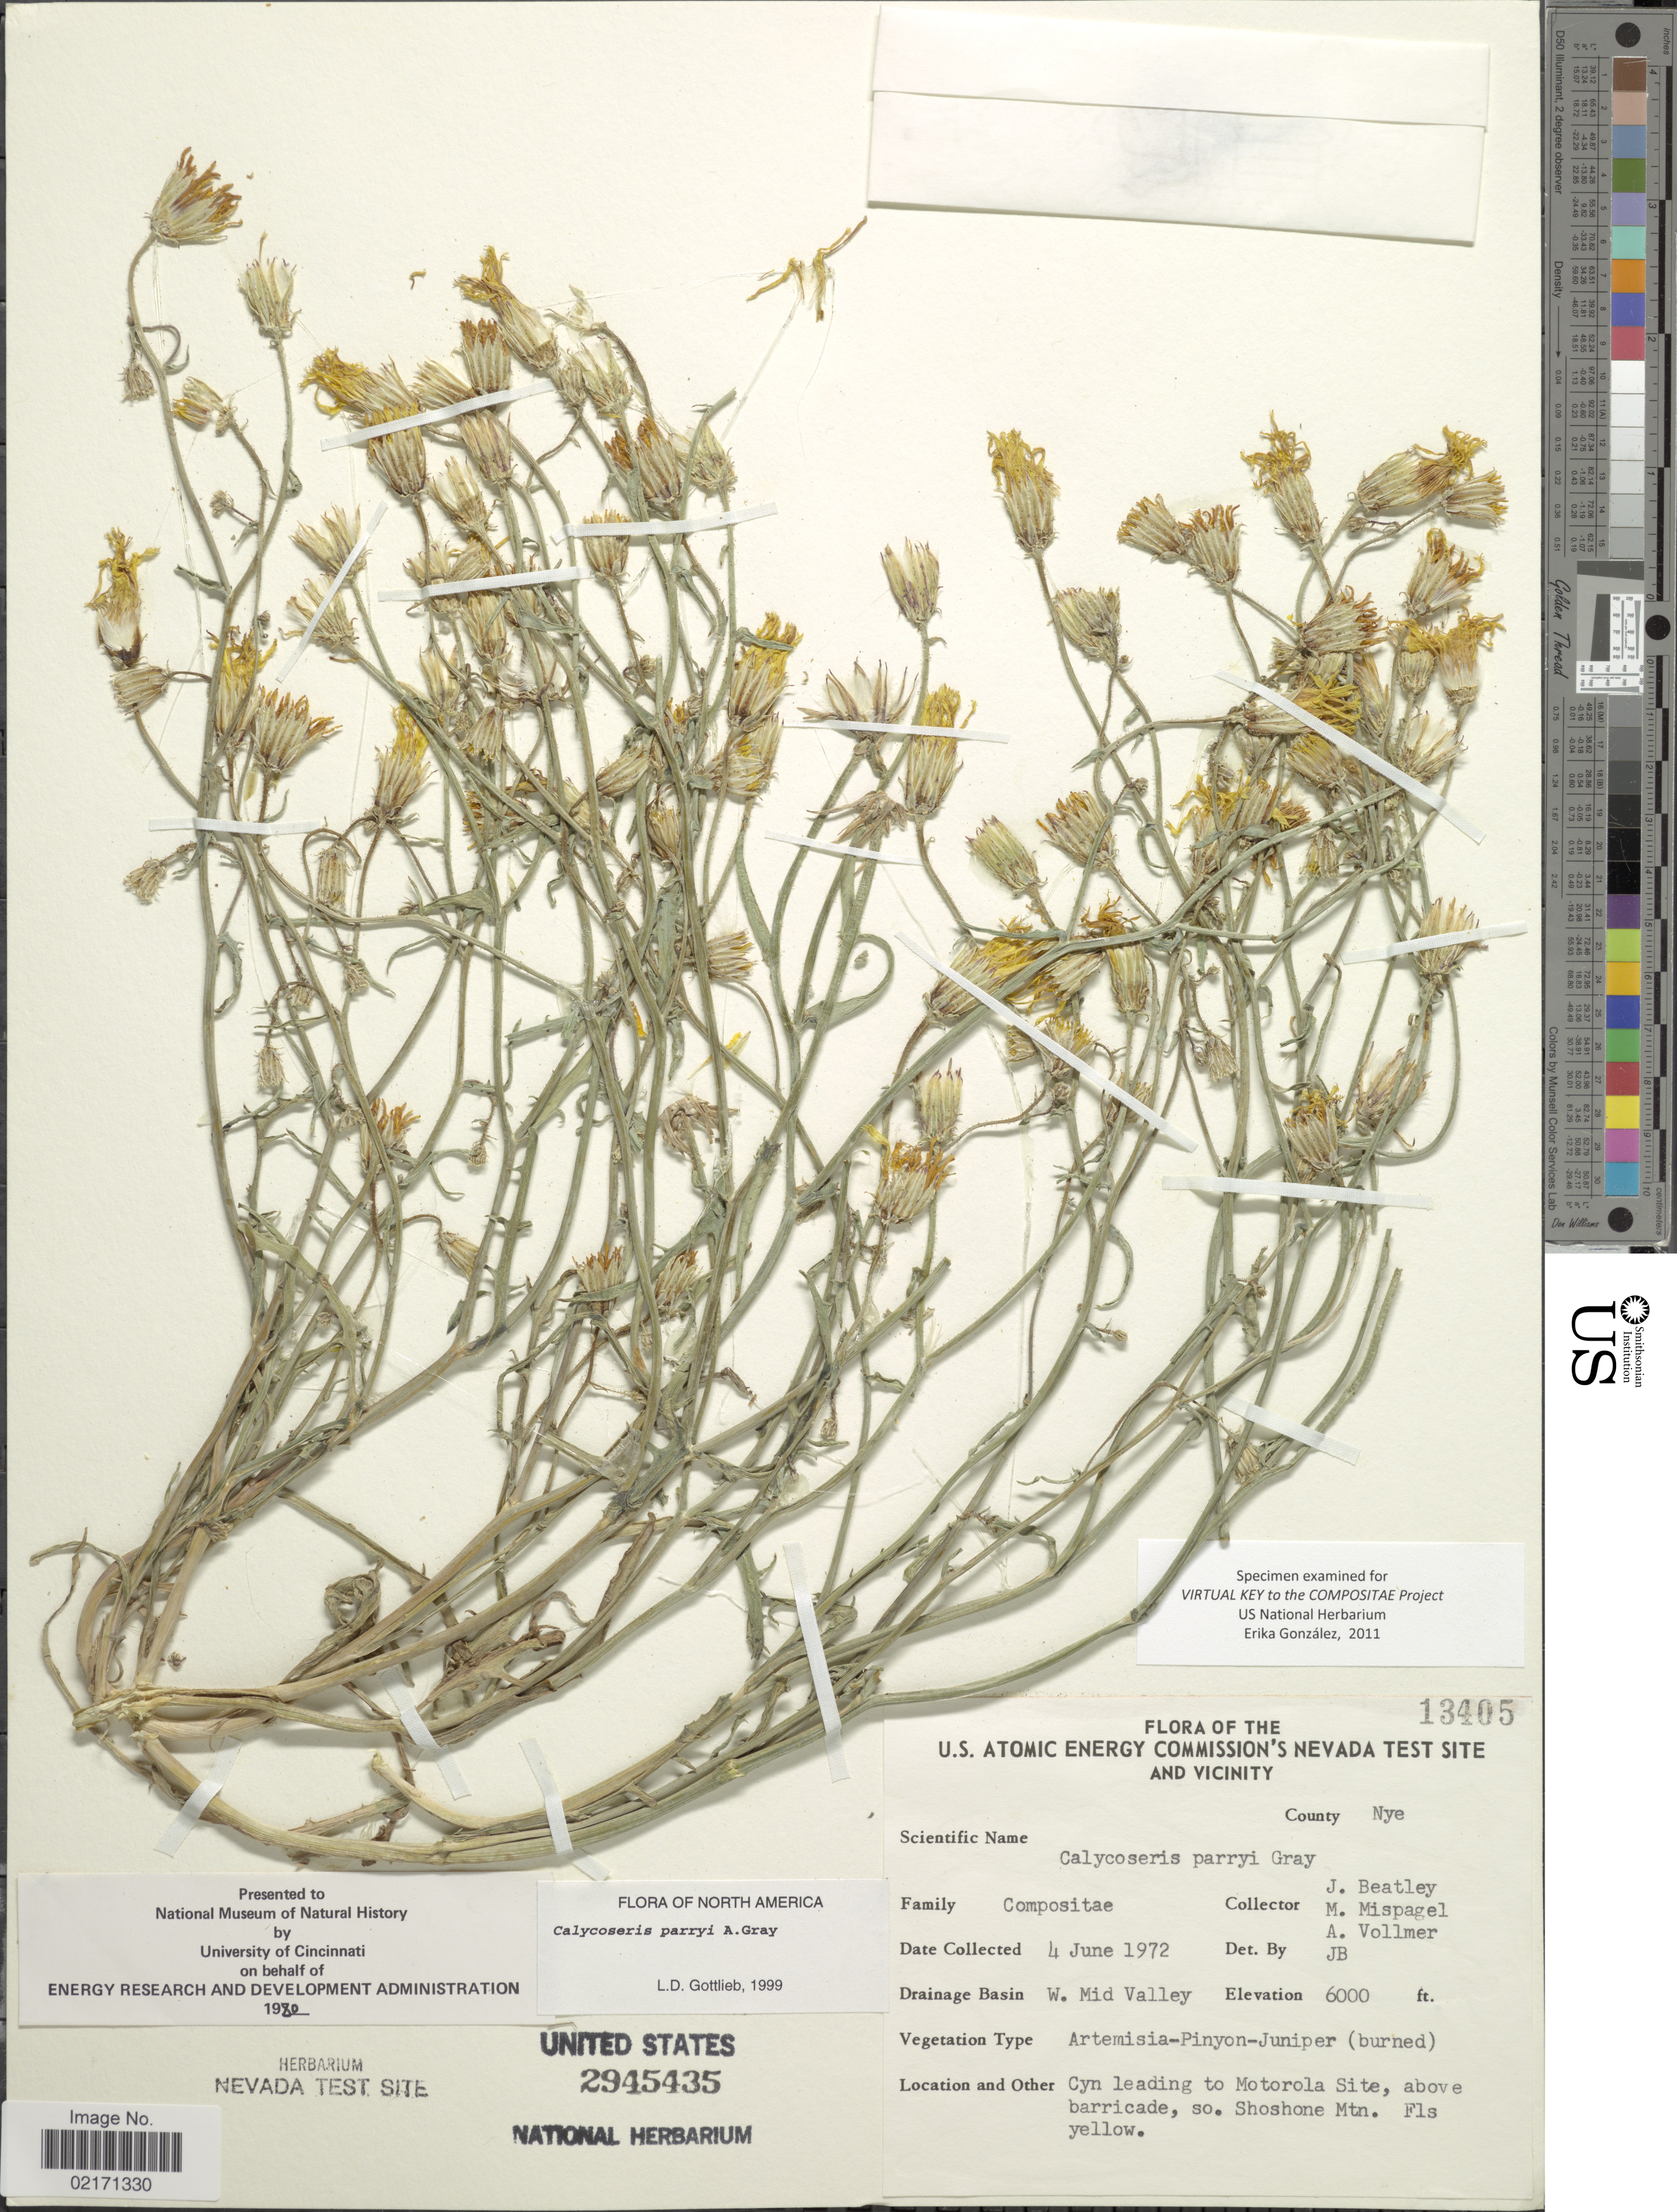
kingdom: Plantae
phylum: Tracheophyta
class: Magnoliopsida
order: Asterales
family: Asteraceae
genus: Calycoseris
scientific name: Calycoseris parryi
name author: A. Gray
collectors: J. C. Beatley, M. Mispagel & A. Vollmer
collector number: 13405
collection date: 1972-06-04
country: United States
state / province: Nevada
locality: U.S. Atomic Energie Commision Nevada Test Site and vicinity. W. Mid Valley. Cyn leading to Morotla Site, above barricade, so. Shoshone Mtn. County Nye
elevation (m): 1829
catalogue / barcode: US 2945435